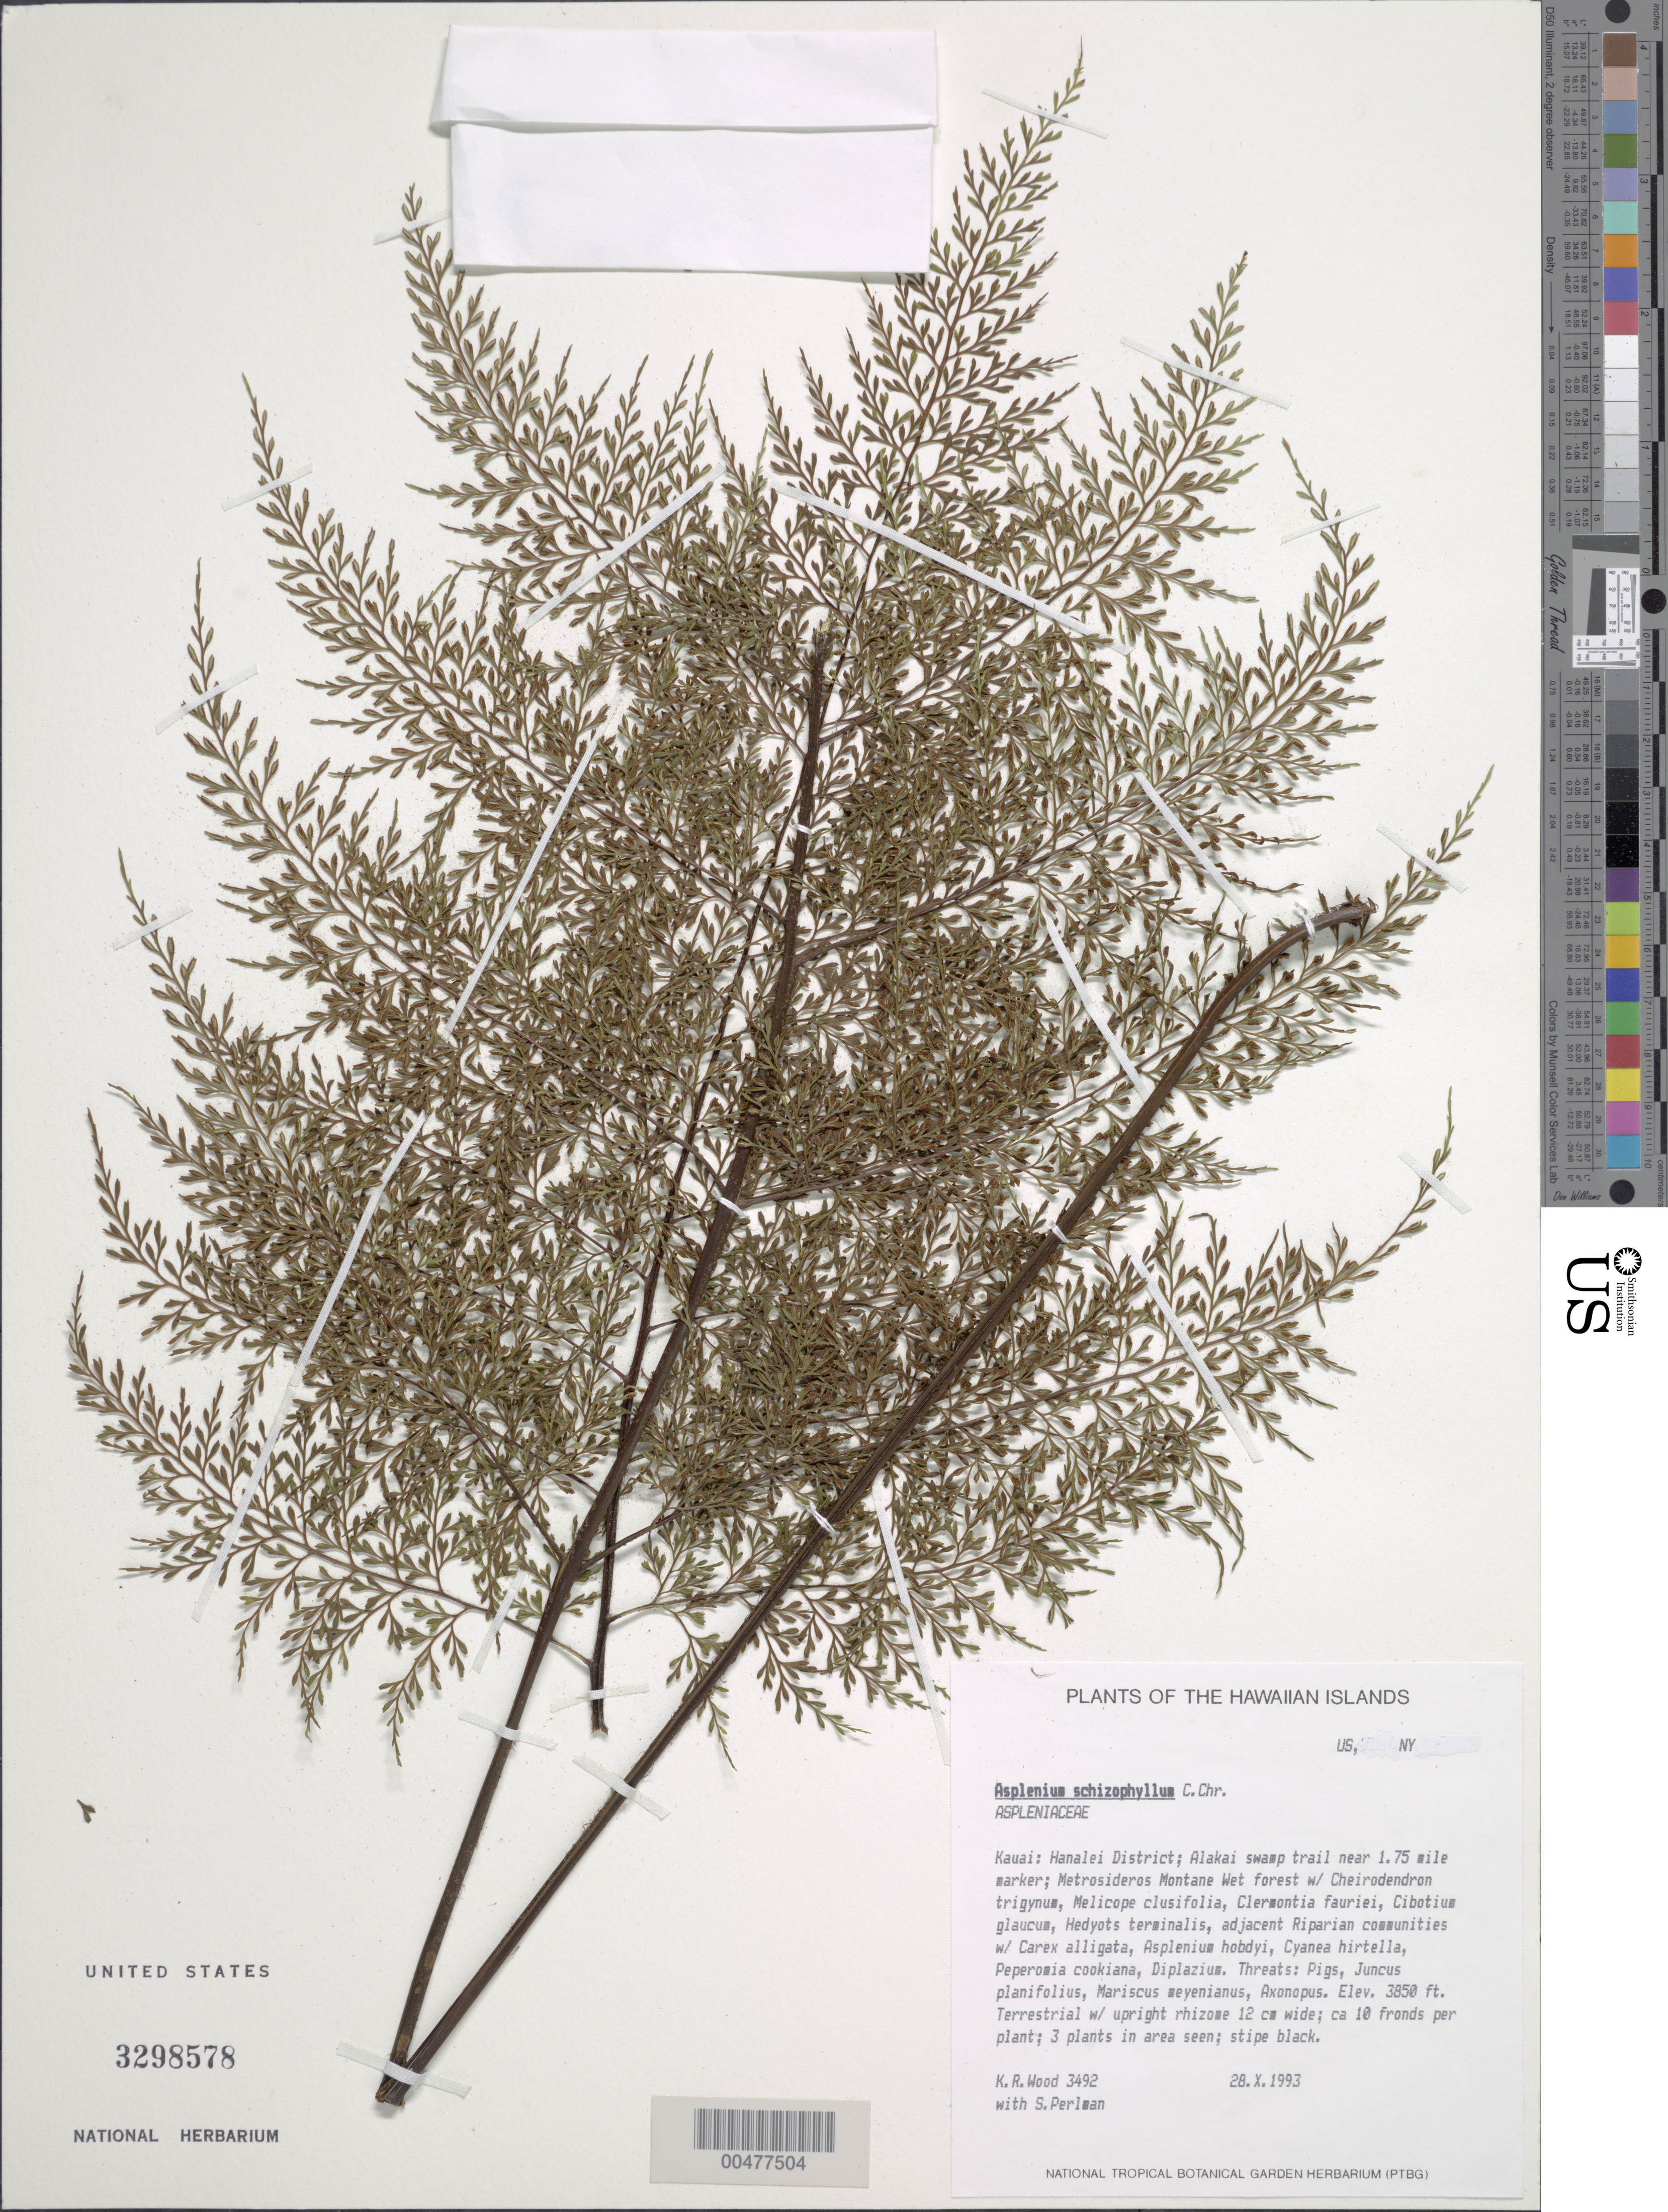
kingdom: Plantae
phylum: Tracheophyta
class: Polypodiopsida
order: Polypodiales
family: Aspleniaceae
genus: Asplenium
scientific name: Asplenium schizophyllum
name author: C. Chr.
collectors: K. R. Wood & S. P. Perlman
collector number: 3492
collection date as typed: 28 Oct 1993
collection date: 1993-10-28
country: United States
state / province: Hawaii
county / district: Kauai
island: Kaua'i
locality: Hanalei Dist., Alakai Swamp trail near 1.75 mi marker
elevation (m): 1173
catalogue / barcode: US 3298578